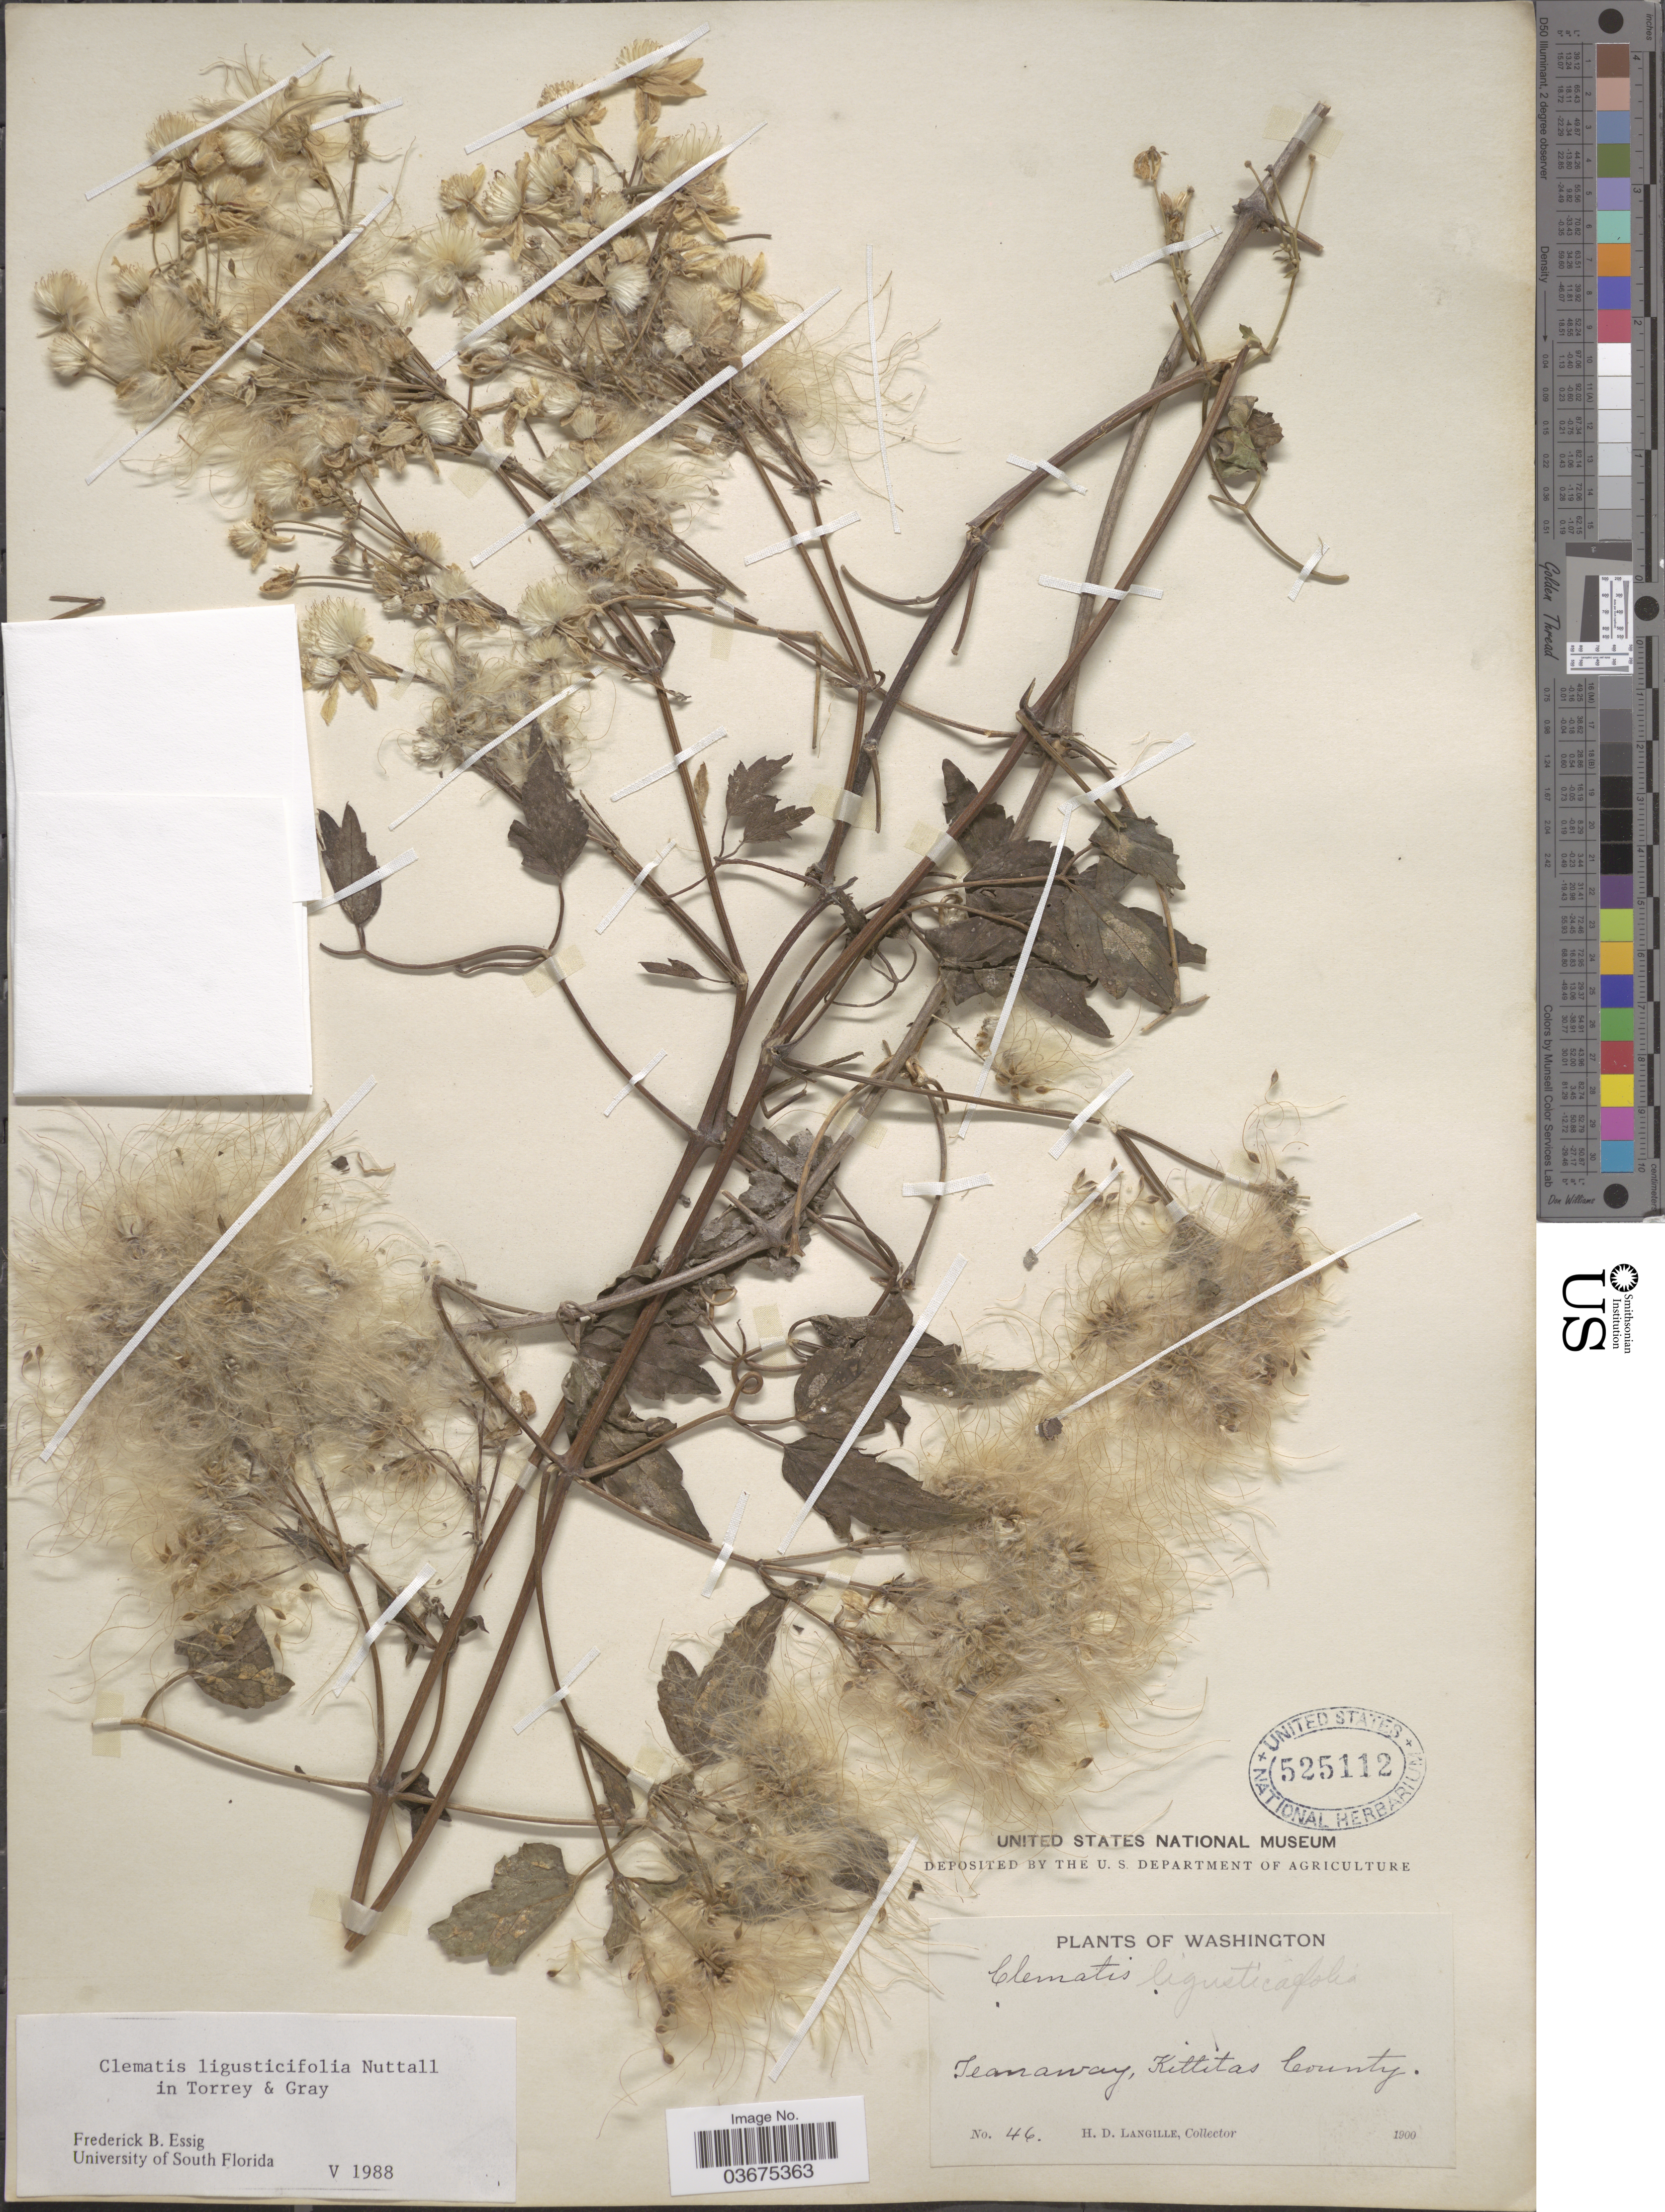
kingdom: Plantae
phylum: Tracheophyta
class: Magnoliopsida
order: Ranunculales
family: Ranunculaceae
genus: Clematis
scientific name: Clematis ligusticifolia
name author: Nutt.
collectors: H. Langille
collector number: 46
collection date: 1900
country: United States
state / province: Washington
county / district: Kittitas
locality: Teanaway, Kittitas County.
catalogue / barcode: US 525112